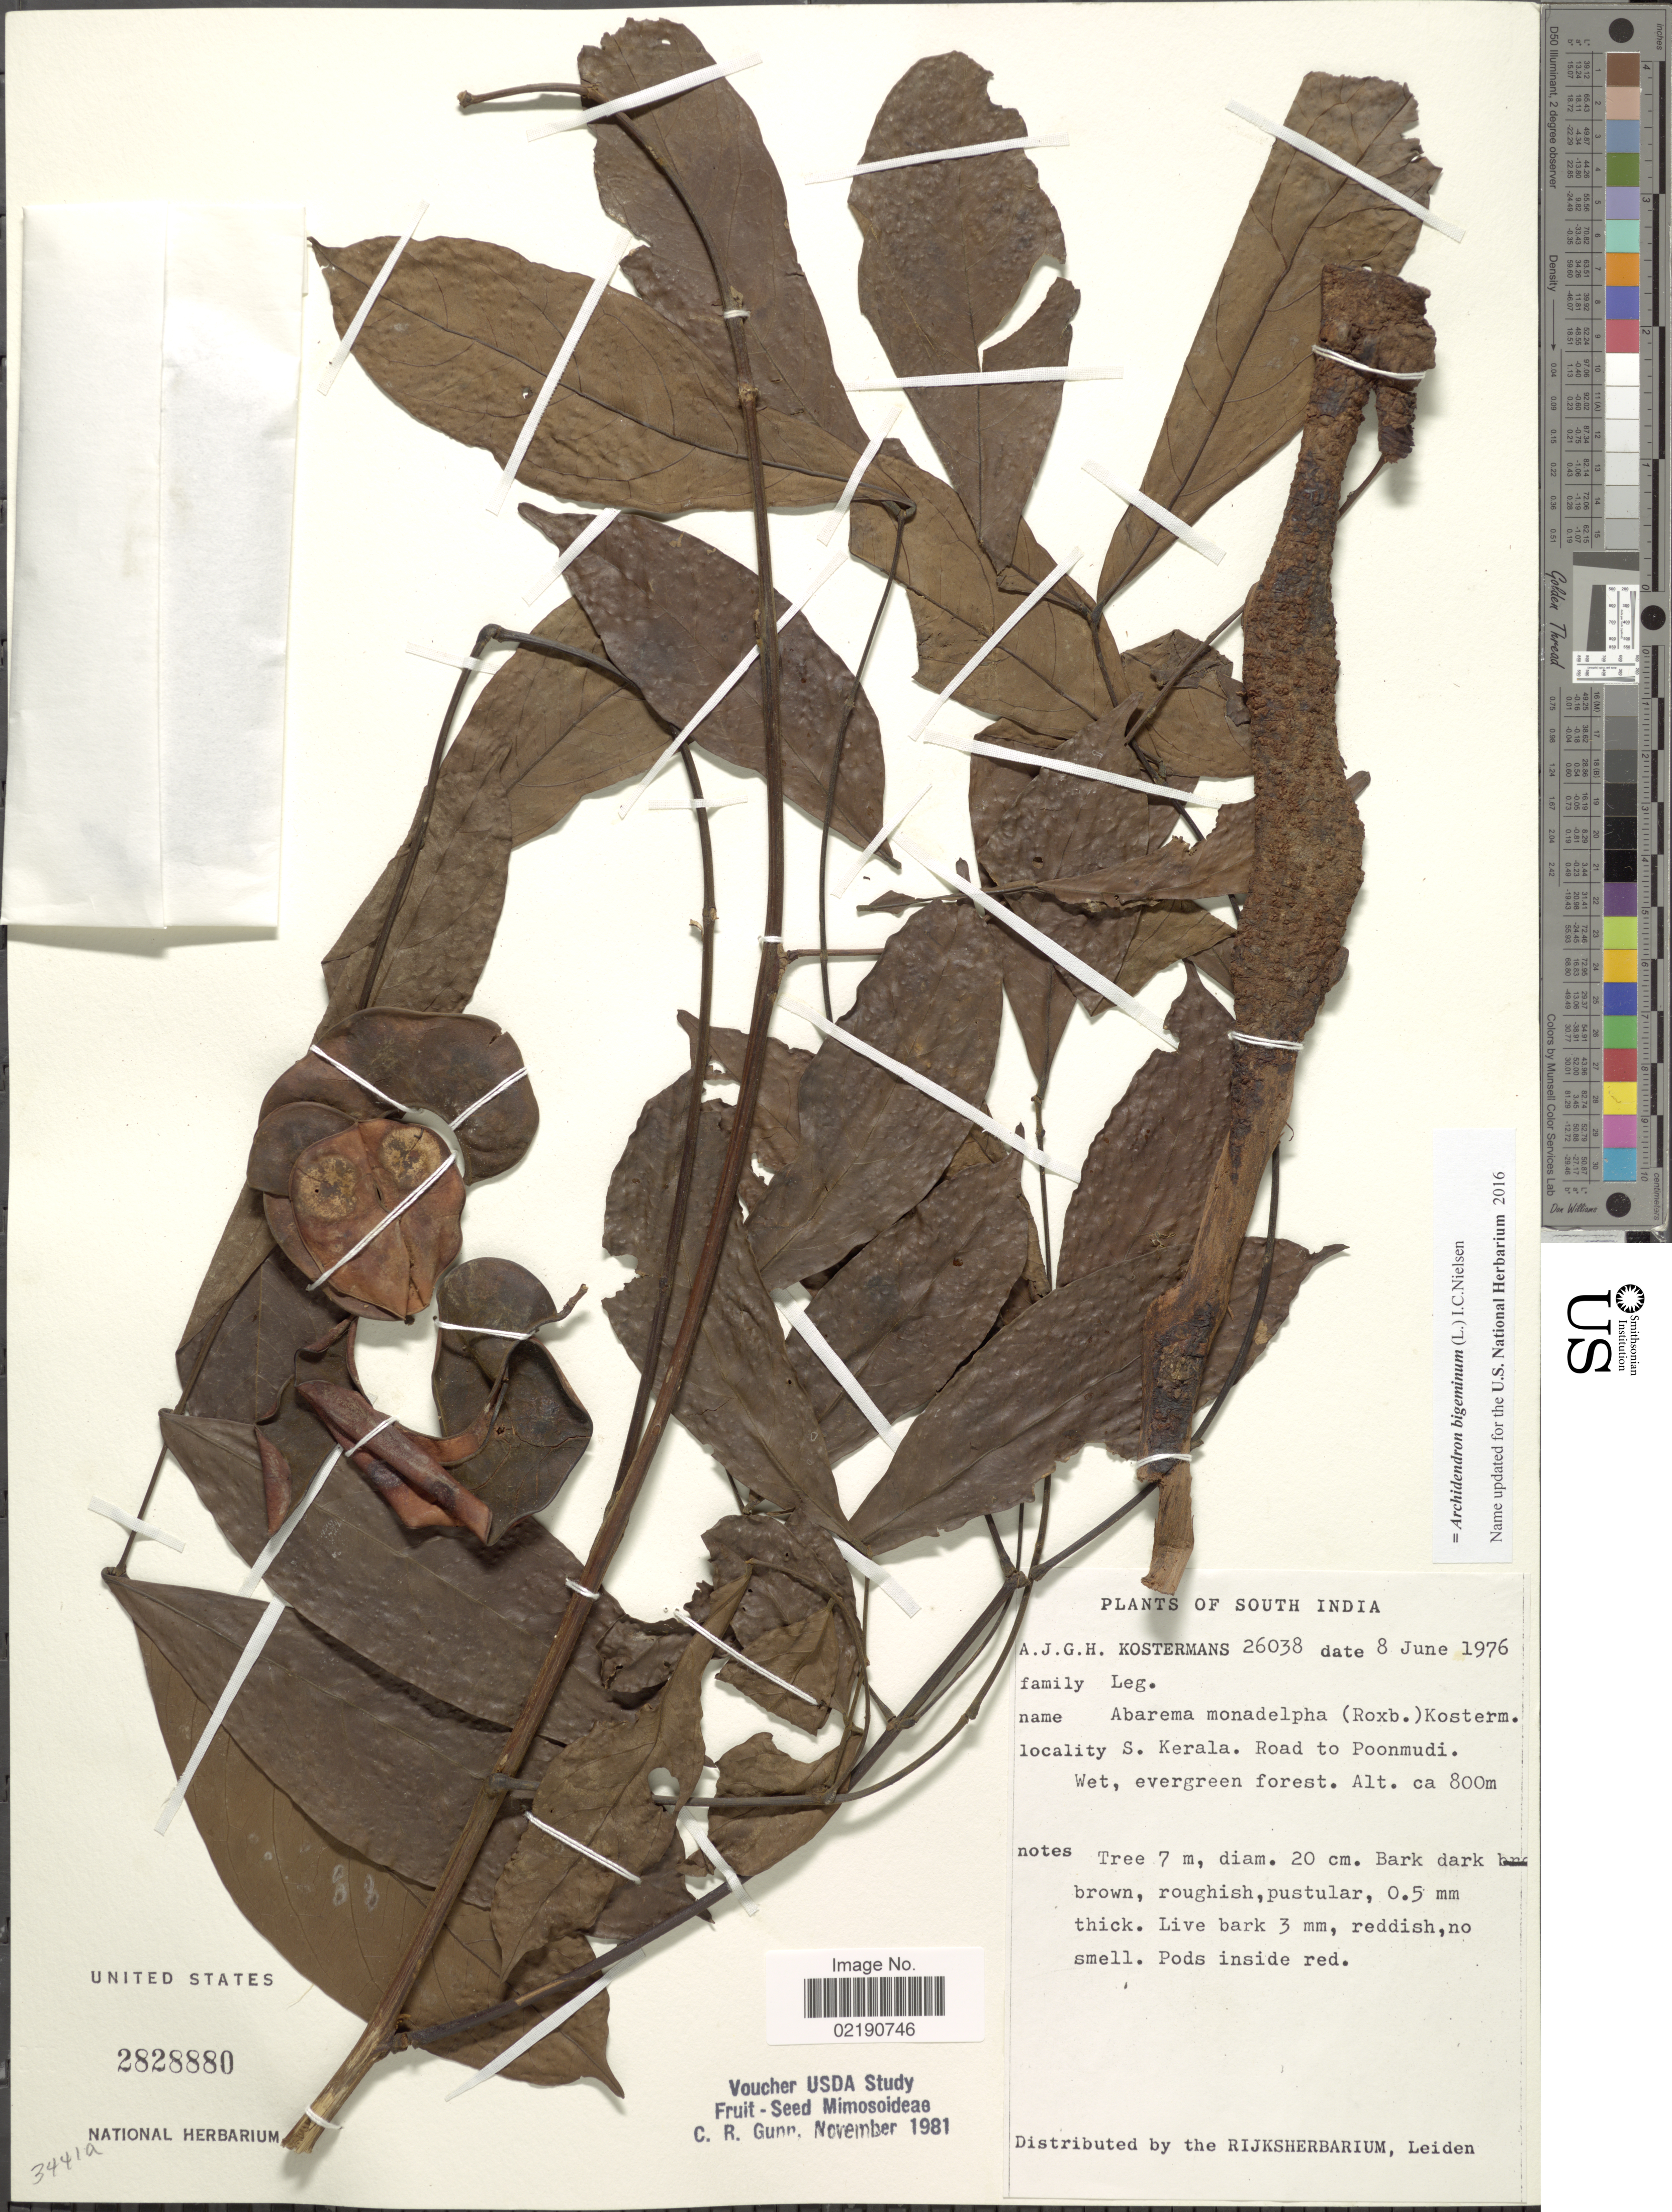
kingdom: Plantae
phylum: Tracheophyta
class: Magnoliopsida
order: Fabales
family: Fabaceae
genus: Archidendron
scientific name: Archidendron bigeminum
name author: I.C. Nielsen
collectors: A. J. G. Kostermans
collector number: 26038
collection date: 1976-06-08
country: India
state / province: Kerala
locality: South India, S. Kerala, road to Poonmudi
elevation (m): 800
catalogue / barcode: US 2828880